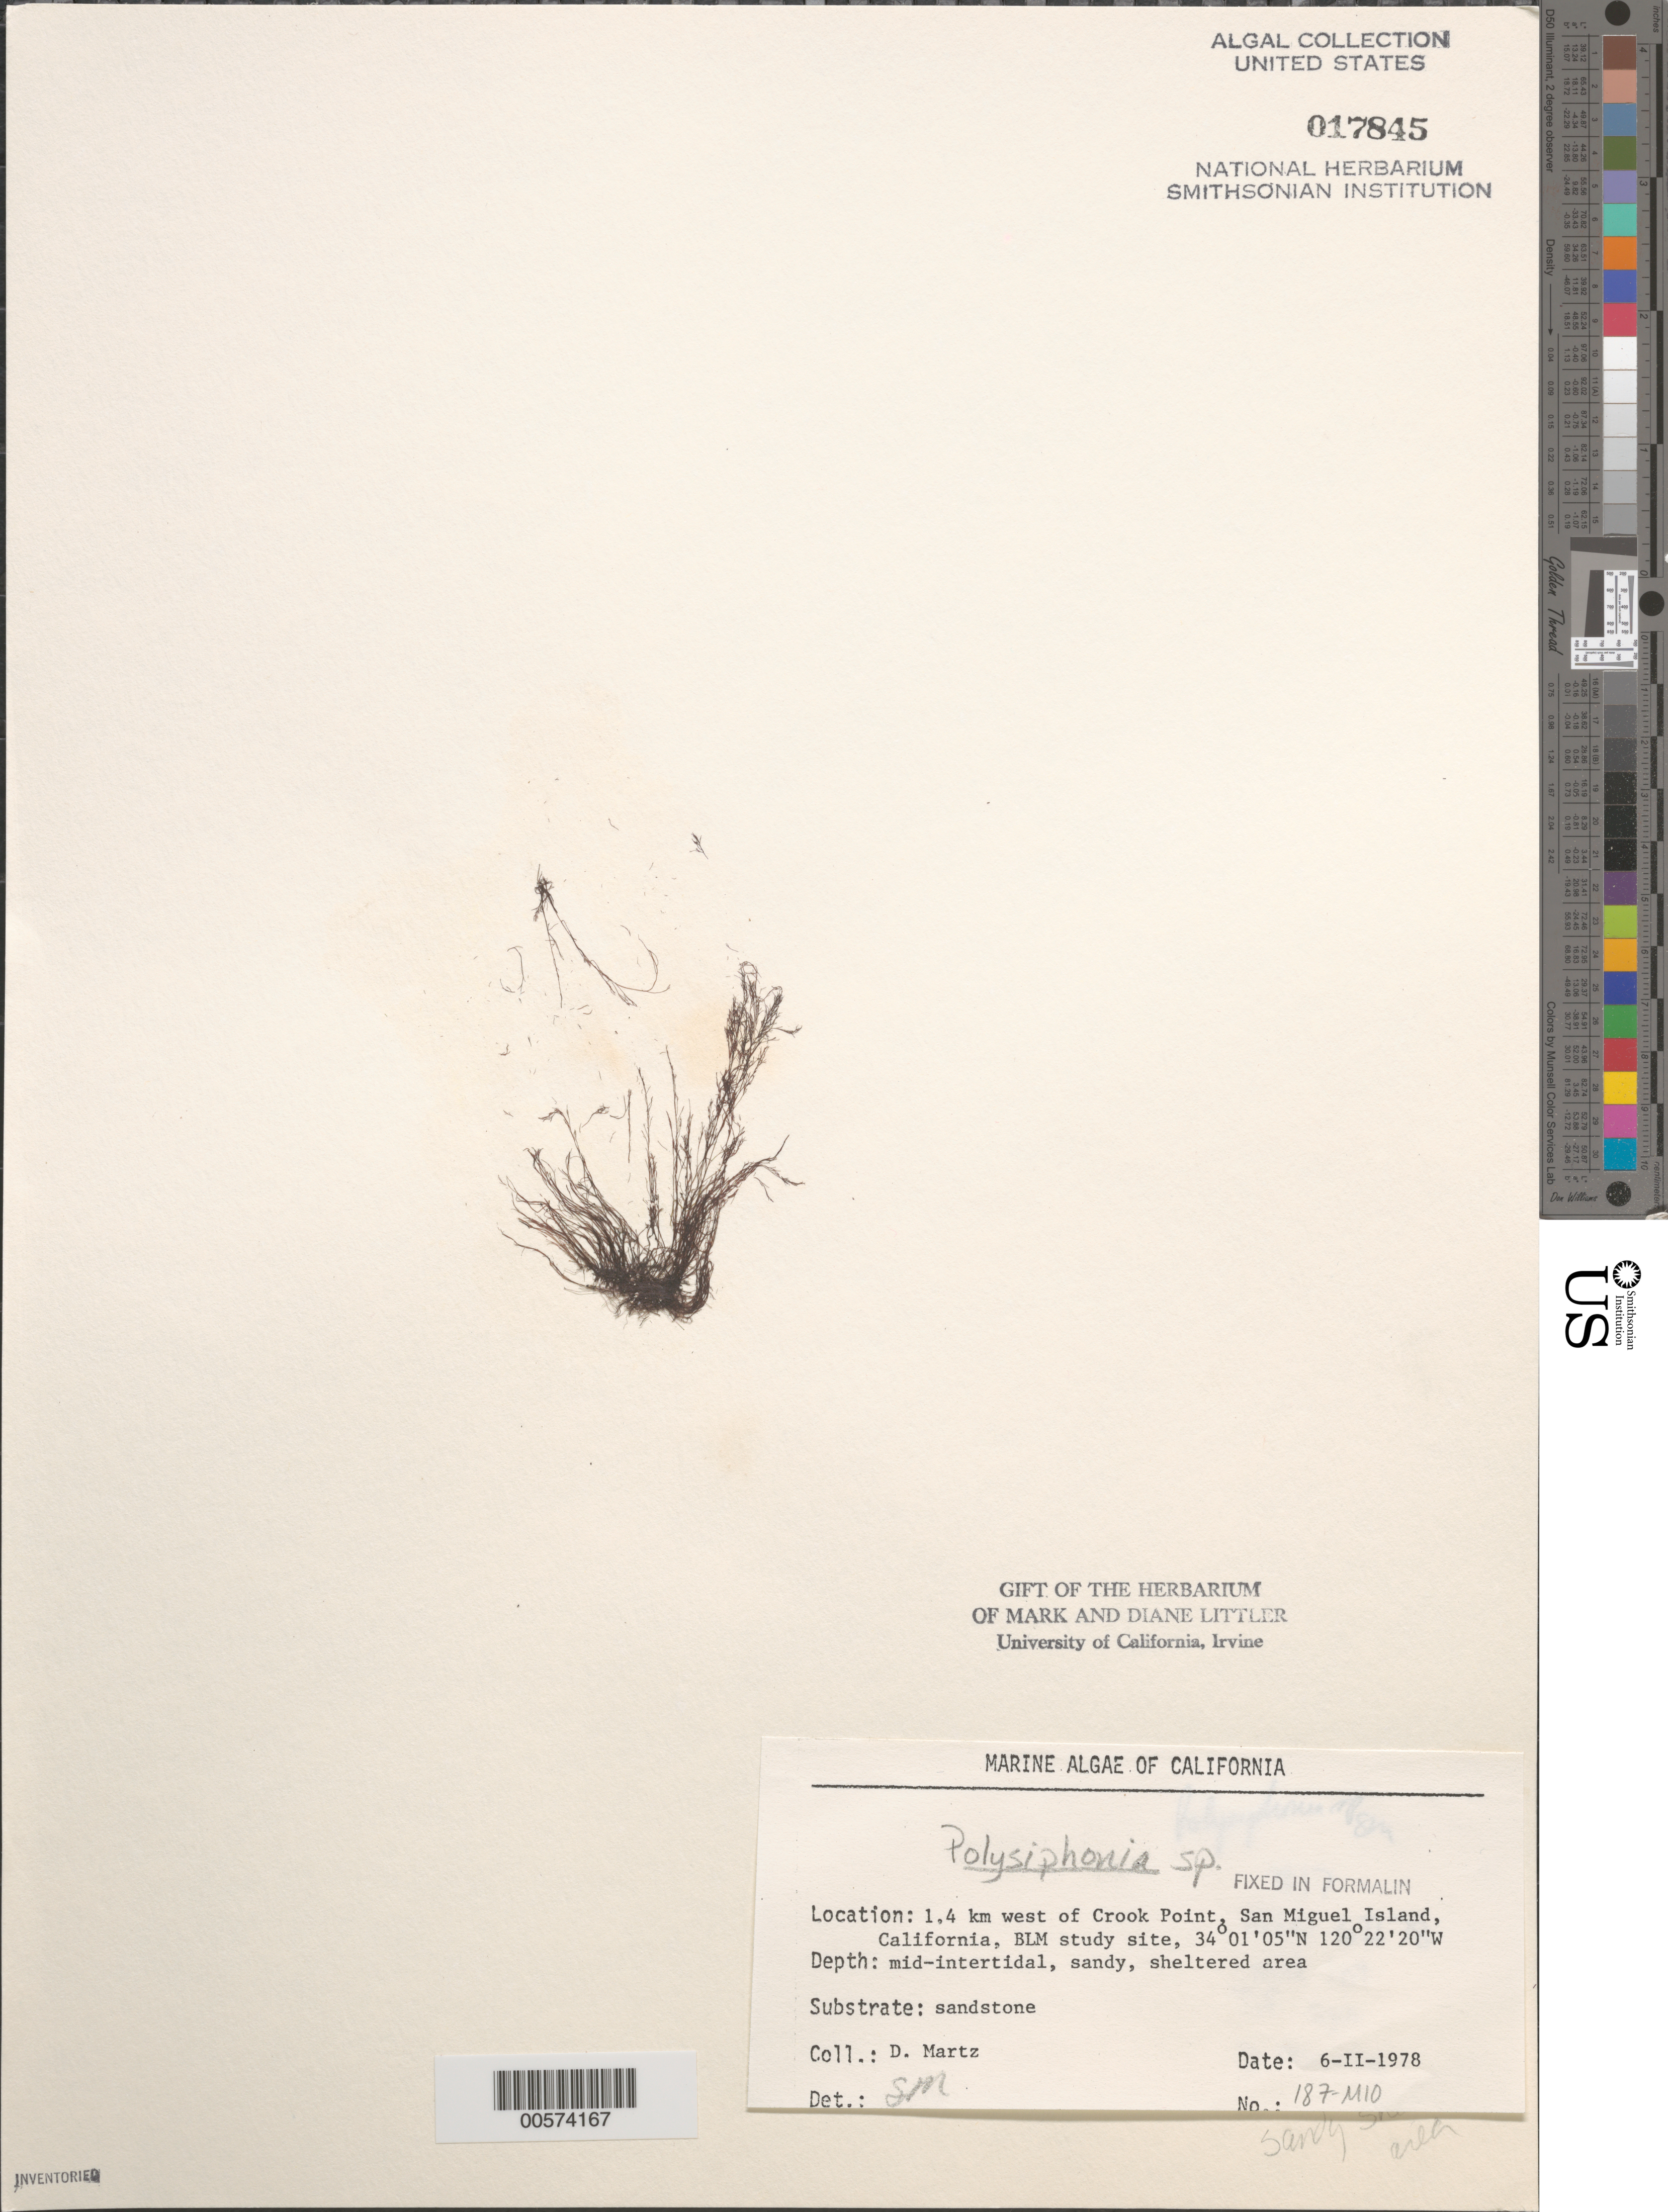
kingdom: Plantae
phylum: Rhodophyta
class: Florideophyceae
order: Ceramiales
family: Rhodomelaceae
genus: Polysiphonia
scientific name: Polysiphonia sp.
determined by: Murray, S. N.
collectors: D. Martz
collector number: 187-mio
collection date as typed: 06 Feb 1978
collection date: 1978-02-06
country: United States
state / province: California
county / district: Santa Barbara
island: San Miguel Island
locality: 1.4 km north of Crook Point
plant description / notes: BLM-SOCALBIGHT Rocky Intertidal Survey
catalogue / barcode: US 17845